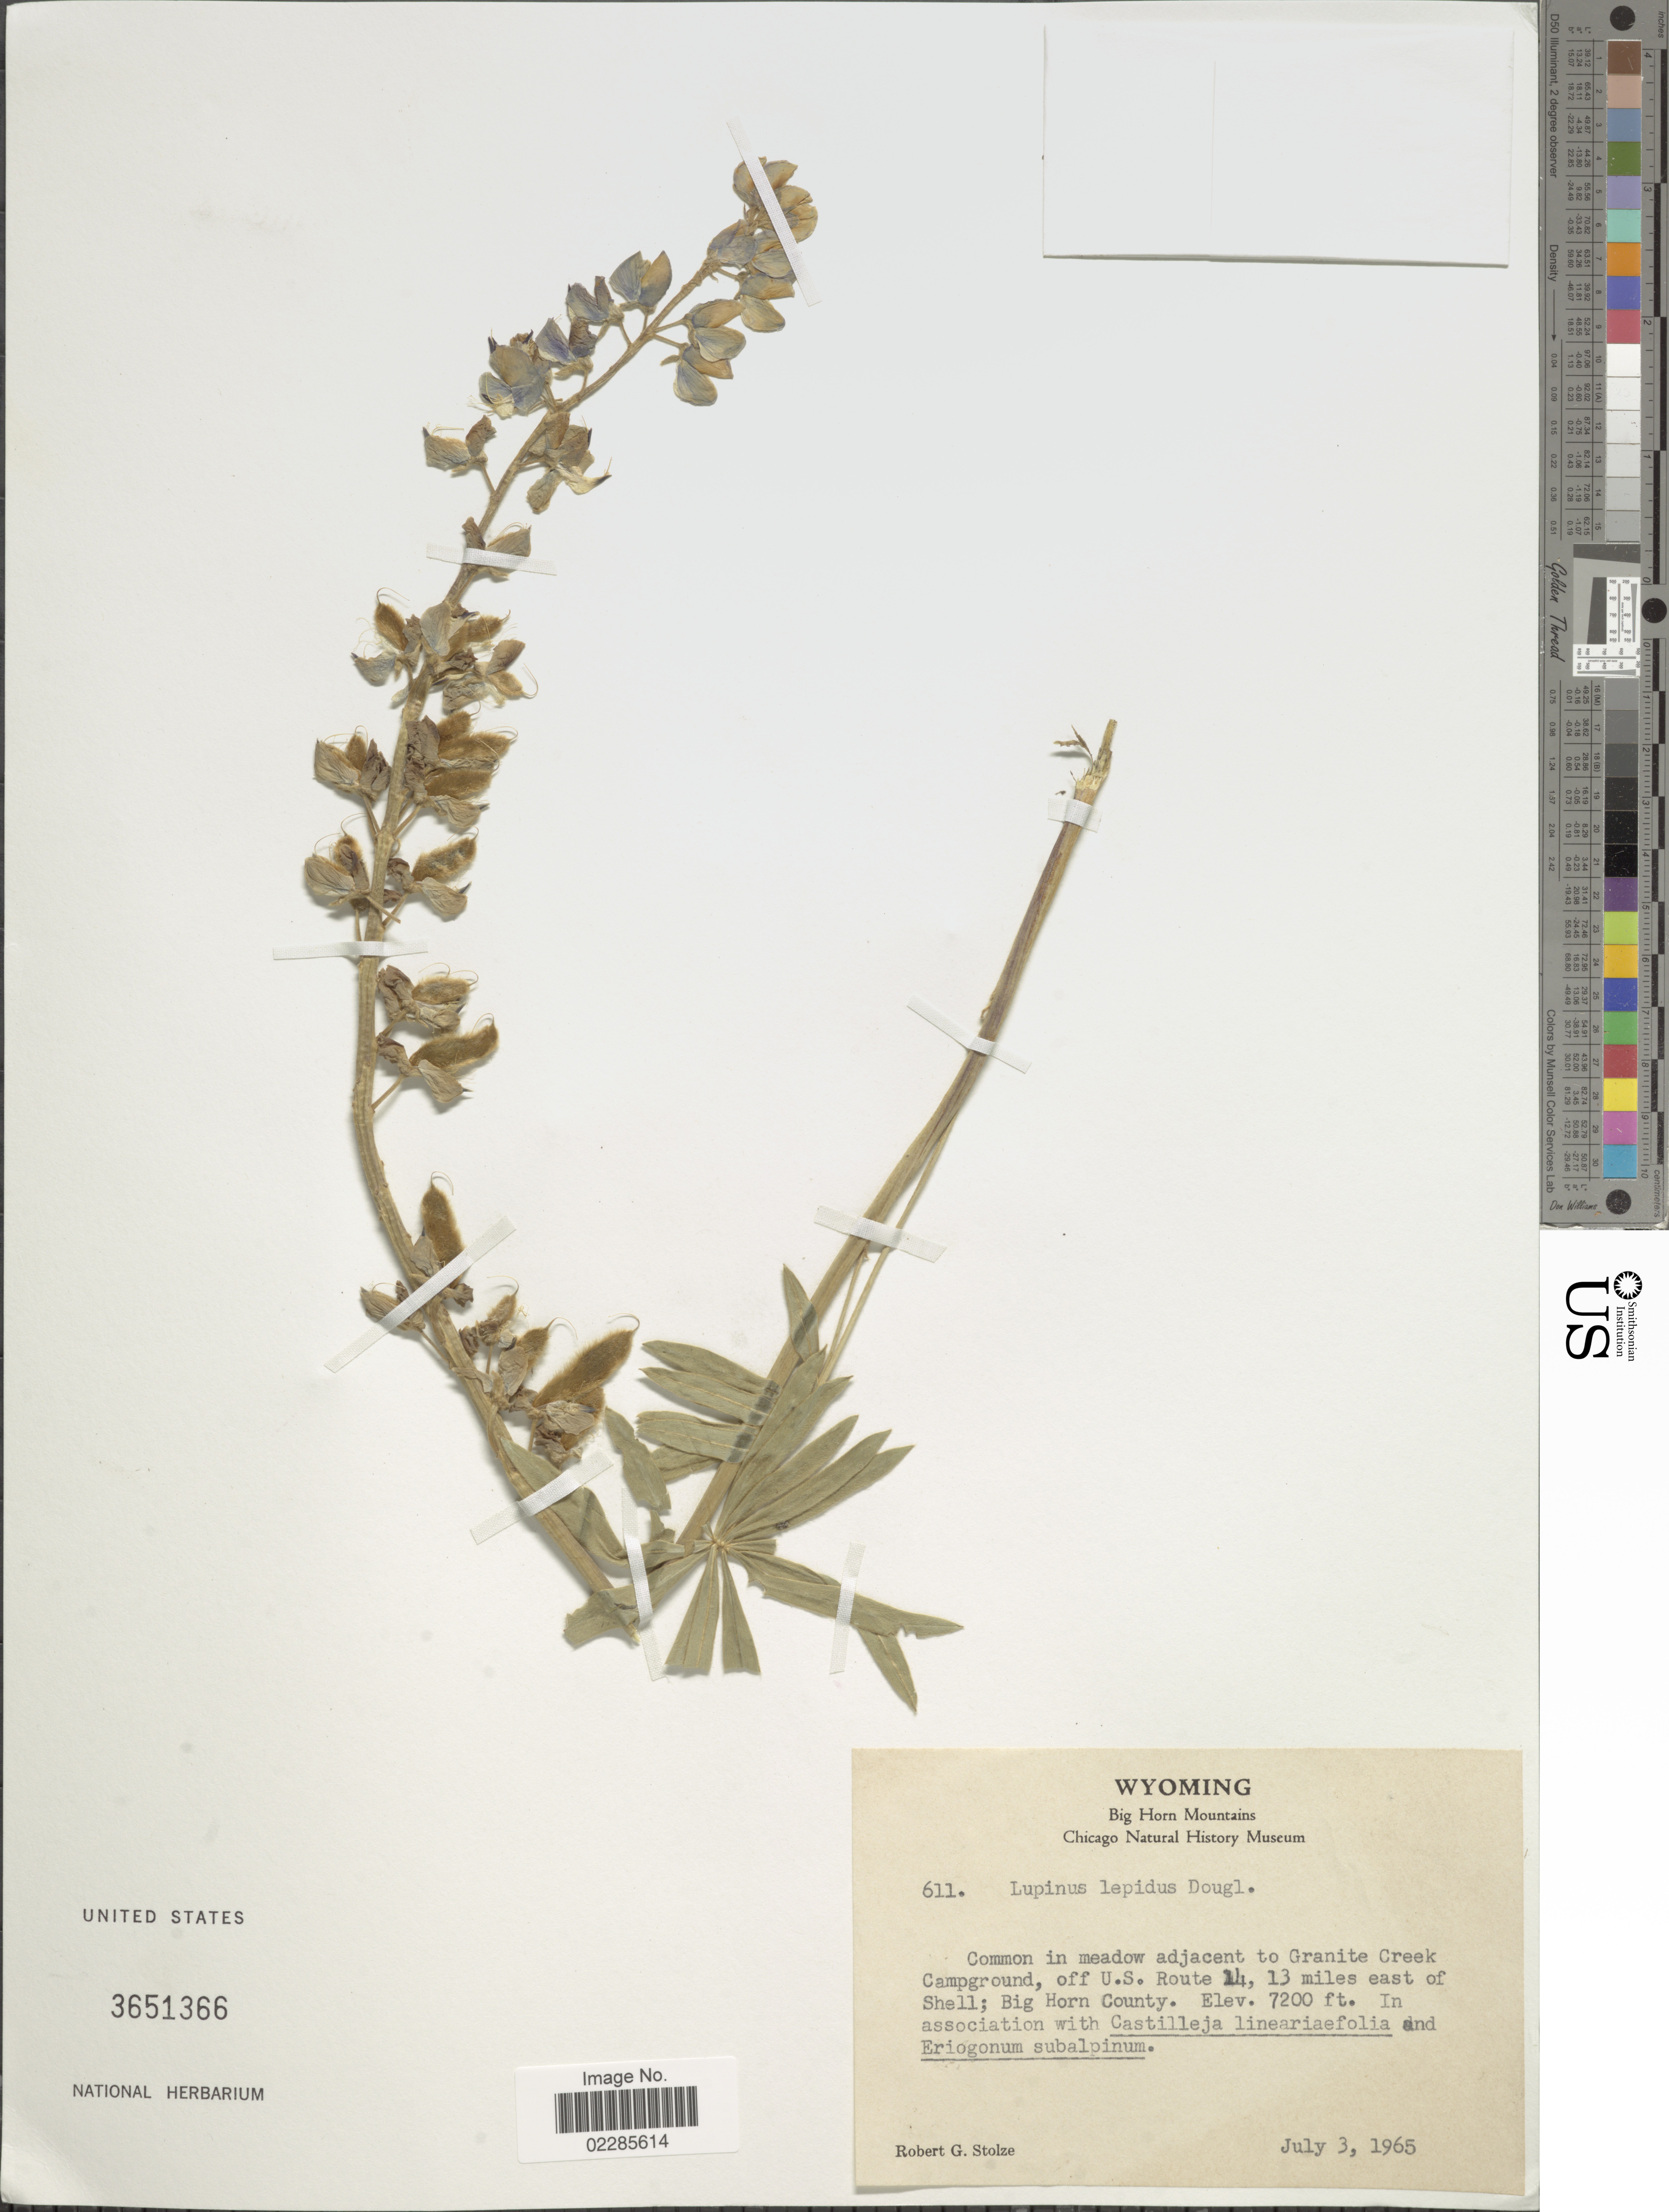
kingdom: Plantae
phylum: Tracheophyta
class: Magnoliopsida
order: Fabales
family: Fabaceae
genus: Lupinus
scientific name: Lupinus lepidus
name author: Douglas ex Lindl.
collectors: R. G. Stolze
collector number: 611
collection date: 1965-07-03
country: United States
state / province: Wyoming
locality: Common in meadow adjacent to GRanite Creek Campground, off U.S. Route 14, 13 miles east of Shell; Big Horn County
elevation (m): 2195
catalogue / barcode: US 3651366